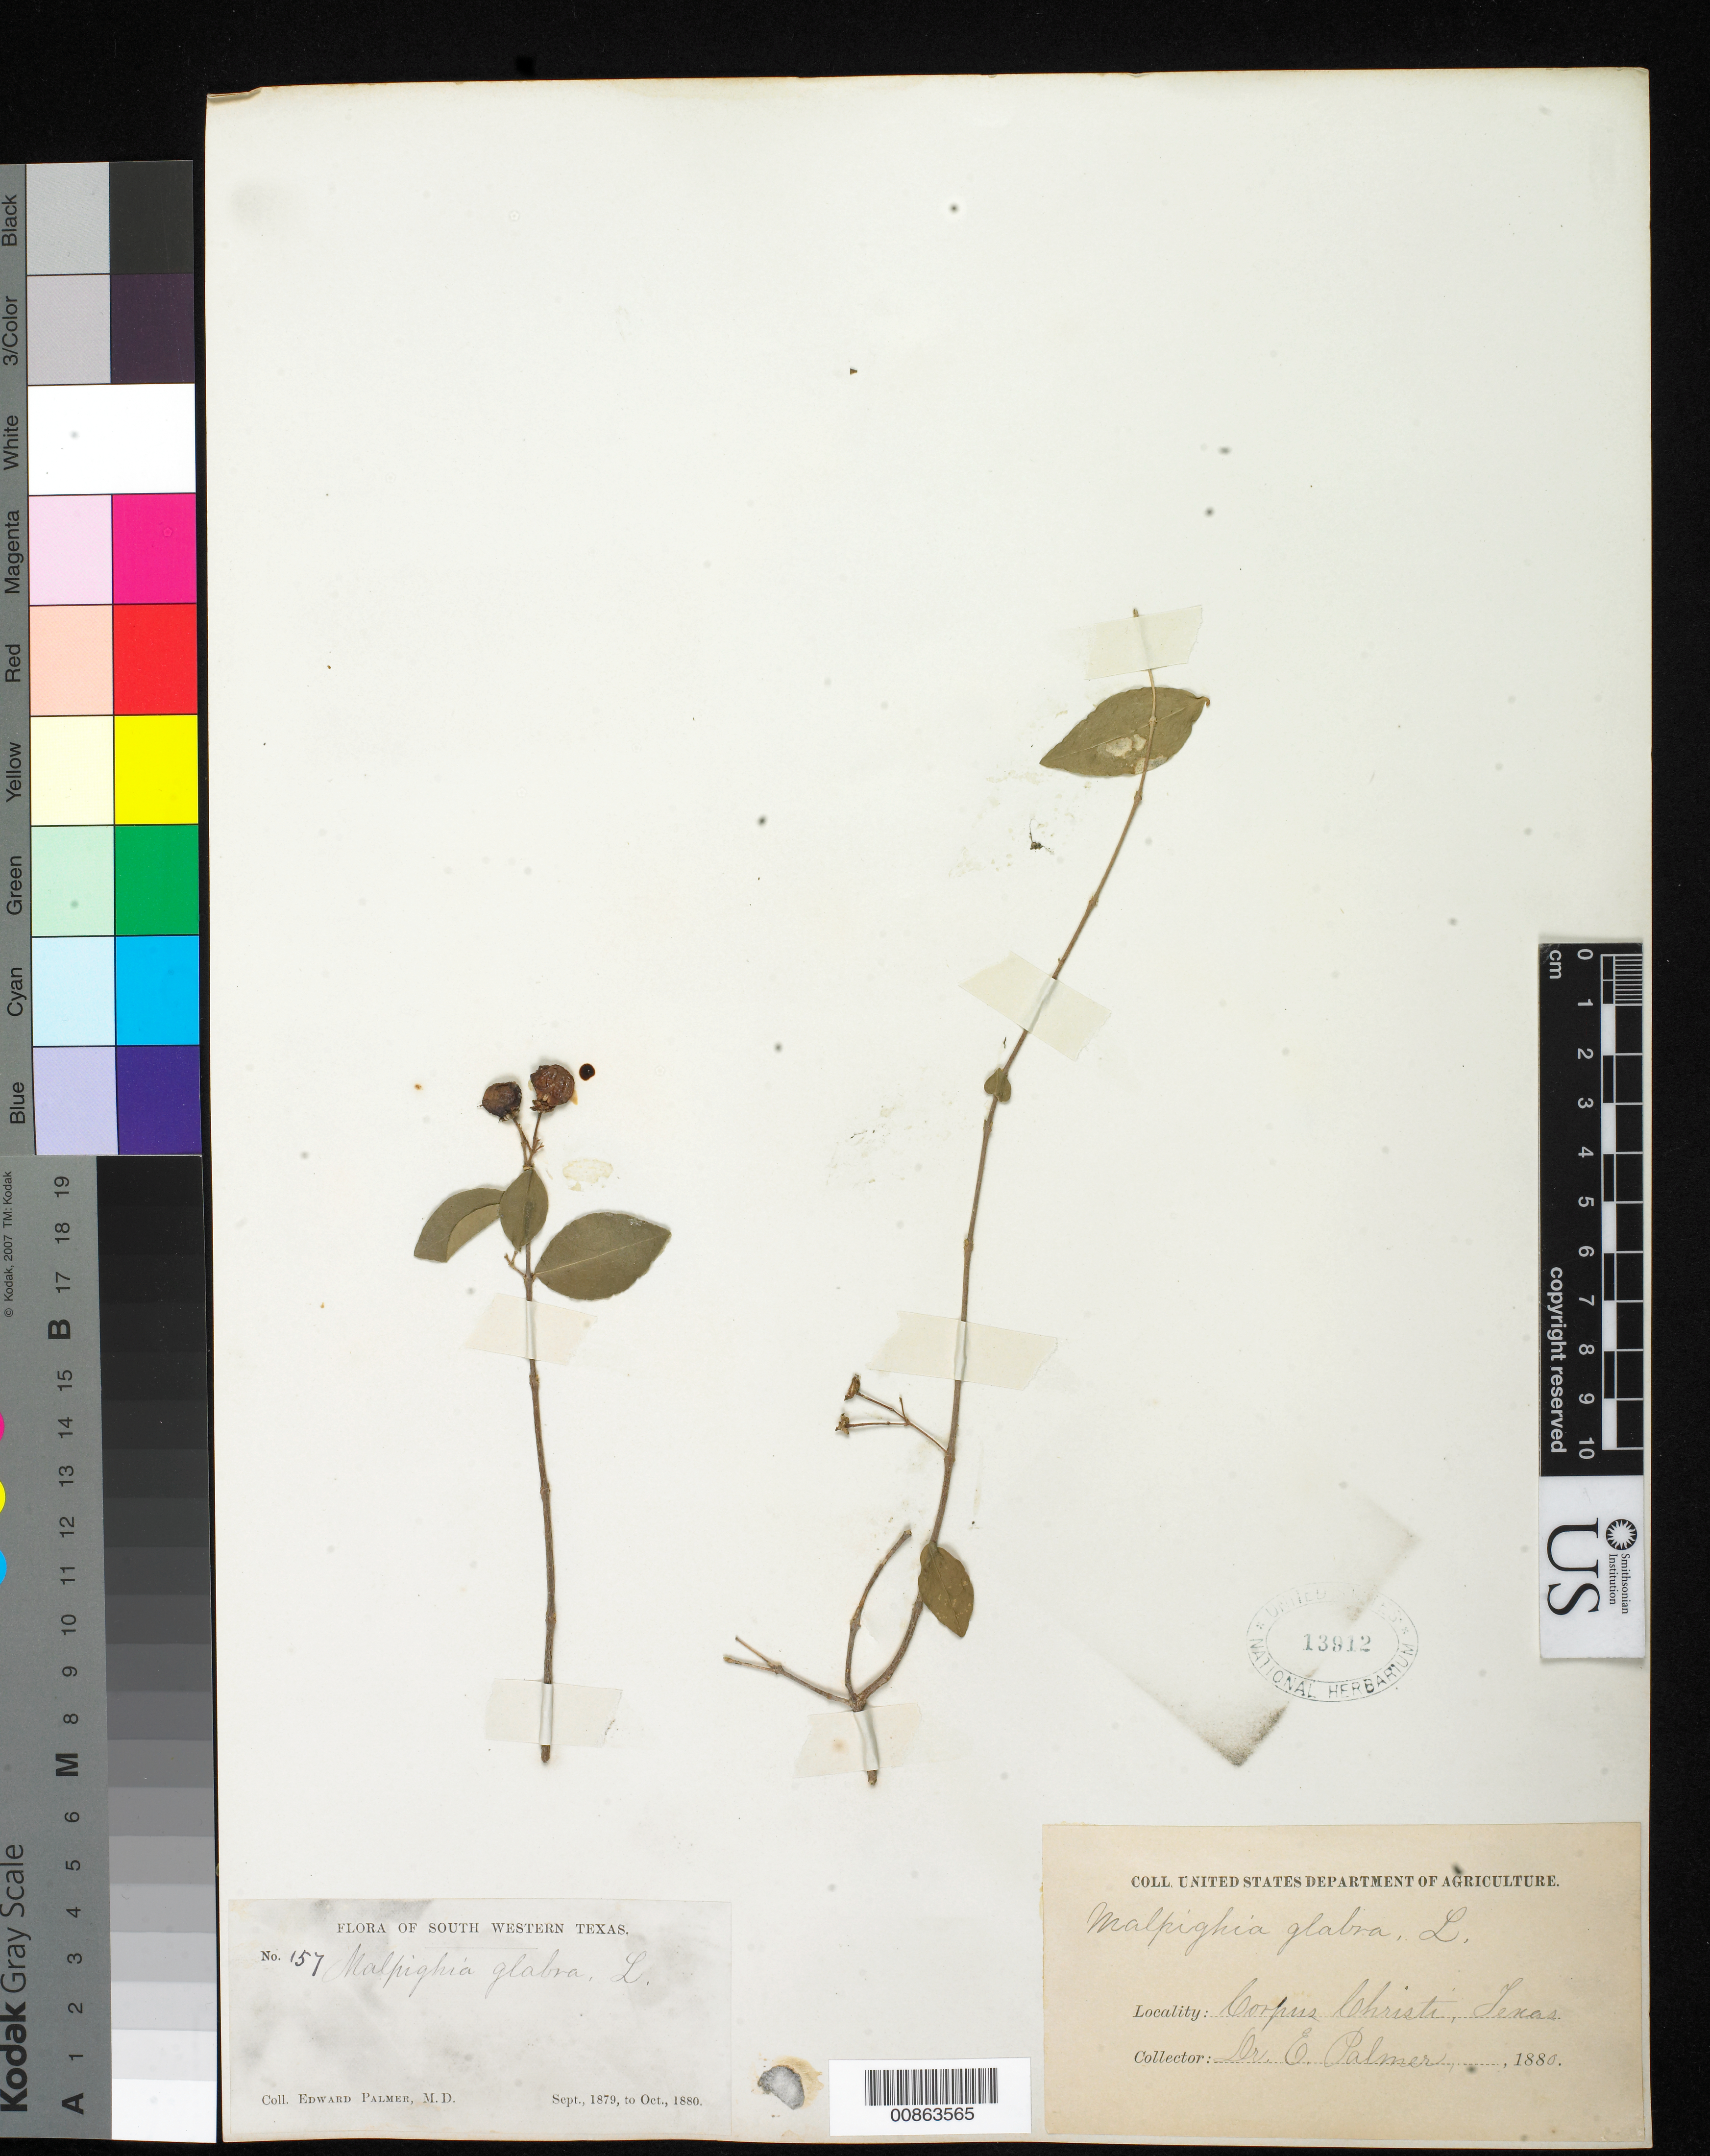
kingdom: Plantae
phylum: Tracheophyta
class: Magnoliopsida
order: Malpighiales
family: Malpighiaceae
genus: Malpighia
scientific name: Malpighia glabra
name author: L.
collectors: E. Palmer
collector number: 157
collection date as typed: Sep 1879 to -- Oct 1880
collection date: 1879-09/1880-10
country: United States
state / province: Texas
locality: Corpus Christi, Texas.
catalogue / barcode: US 13912